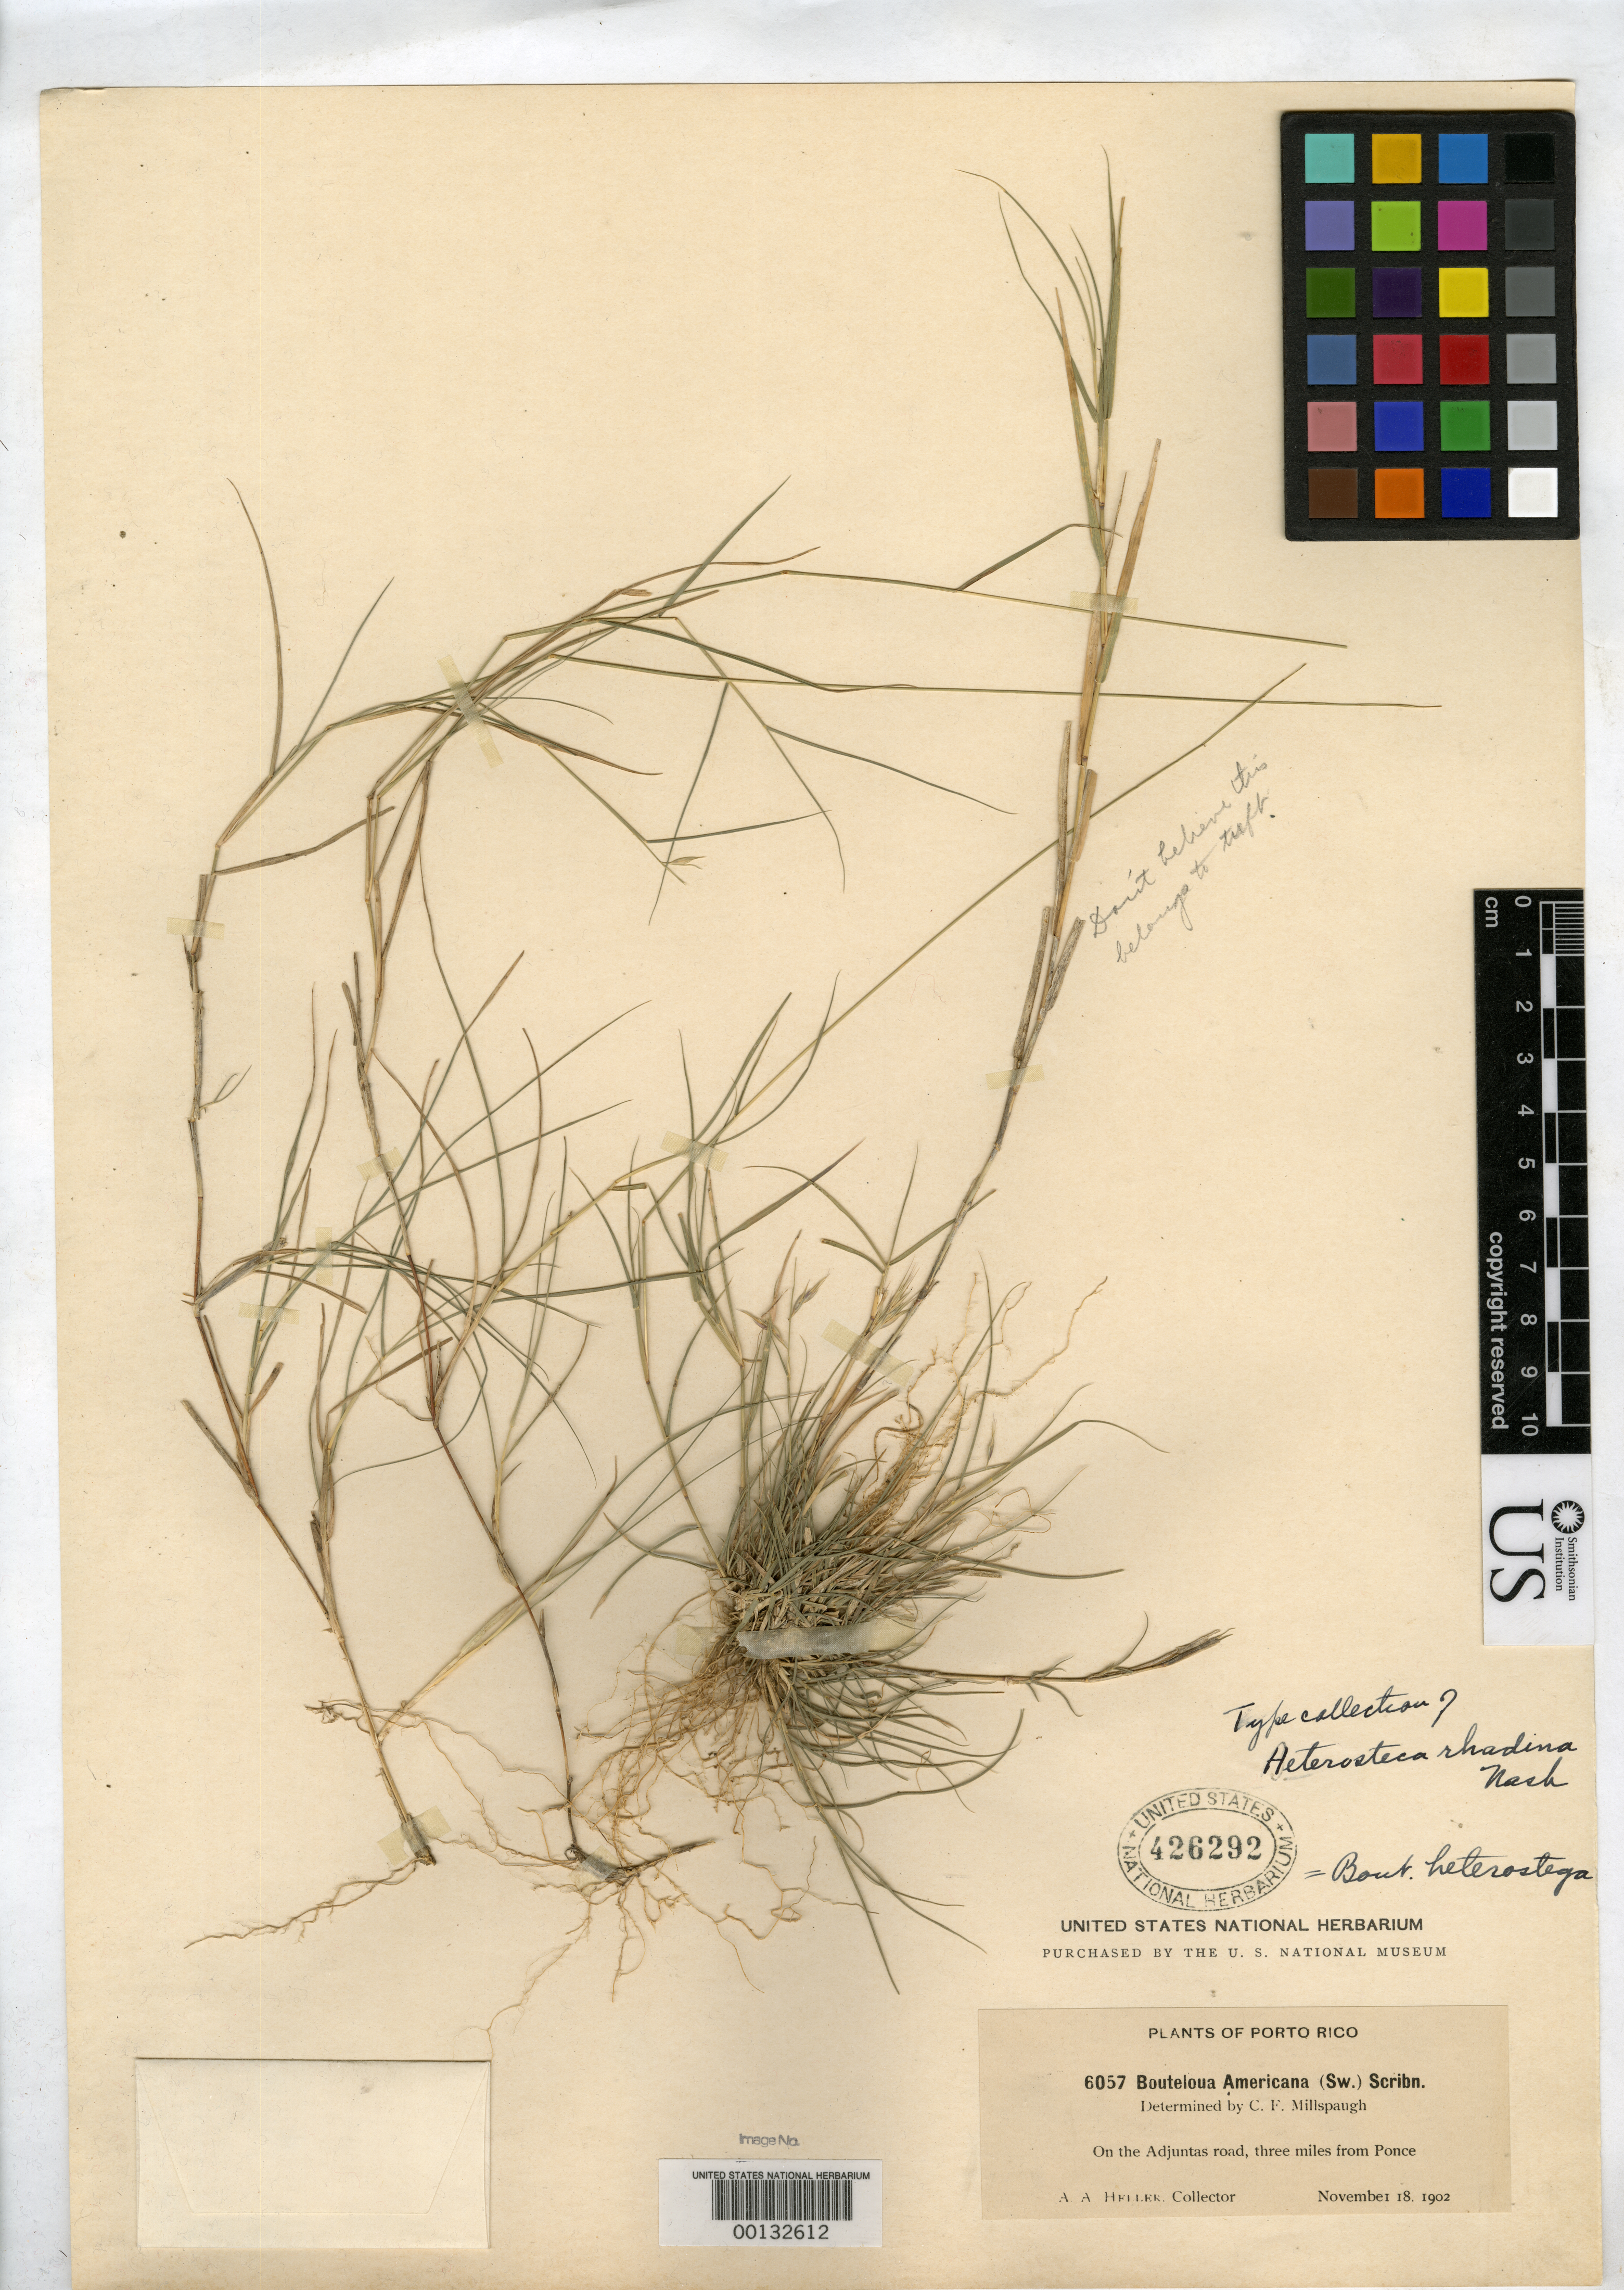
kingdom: Plantae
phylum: Tracheophyta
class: Liliopsida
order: Poales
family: Poaceae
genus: Heterosteca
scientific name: Heterosteca rhadina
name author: Nash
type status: Isotype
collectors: A. A. Heller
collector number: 6057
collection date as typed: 18 Nov 1902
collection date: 1902-11-18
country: Puerto Rico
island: Greater Antilles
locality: On the Adjuntas road, 3 mi from Ponce.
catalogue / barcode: US 426292